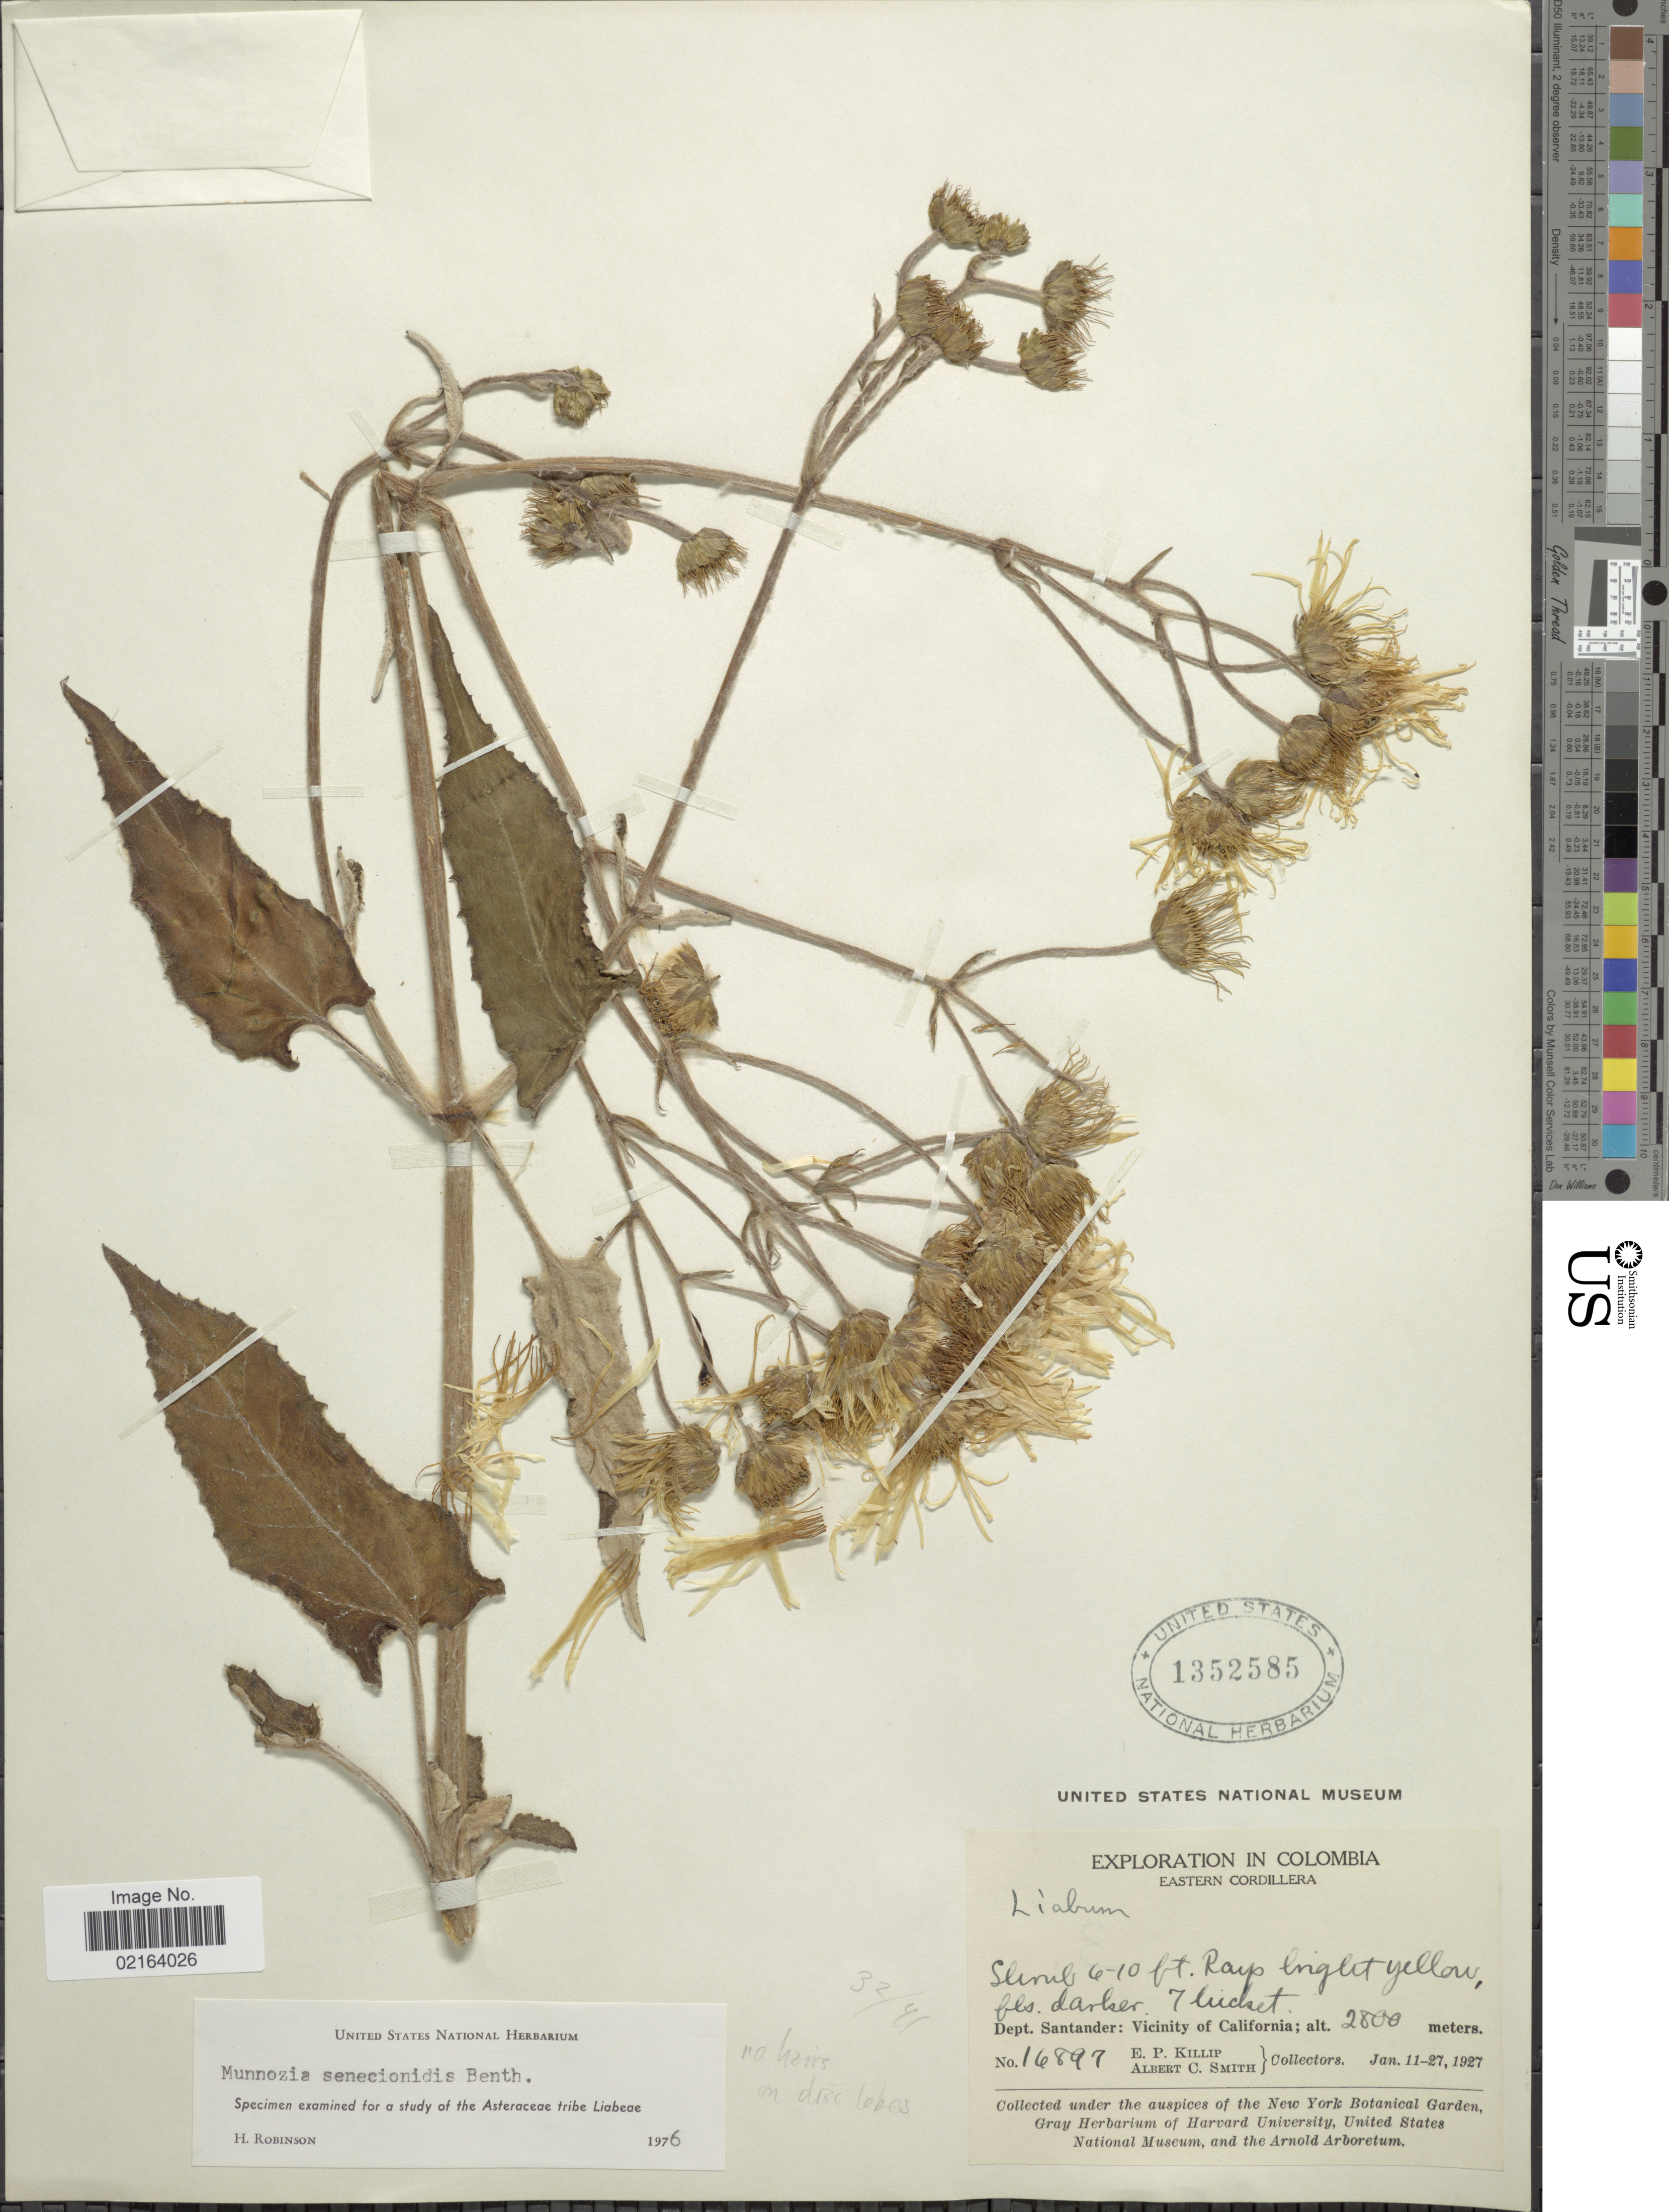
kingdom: Plantae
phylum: Tracheophyta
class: Magnoliopsida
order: Asterales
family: Asteraceae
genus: Munnozia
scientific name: Munnozia senecionidis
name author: Benth.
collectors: E. P. Killip & A. C. Smith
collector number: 16897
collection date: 1927-01-11/1927-01-17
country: Colombia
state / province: Santander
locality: Eastern Cordillera, Dept. Santander: Vicinity of California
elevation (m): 2800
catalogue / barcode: US 1352585